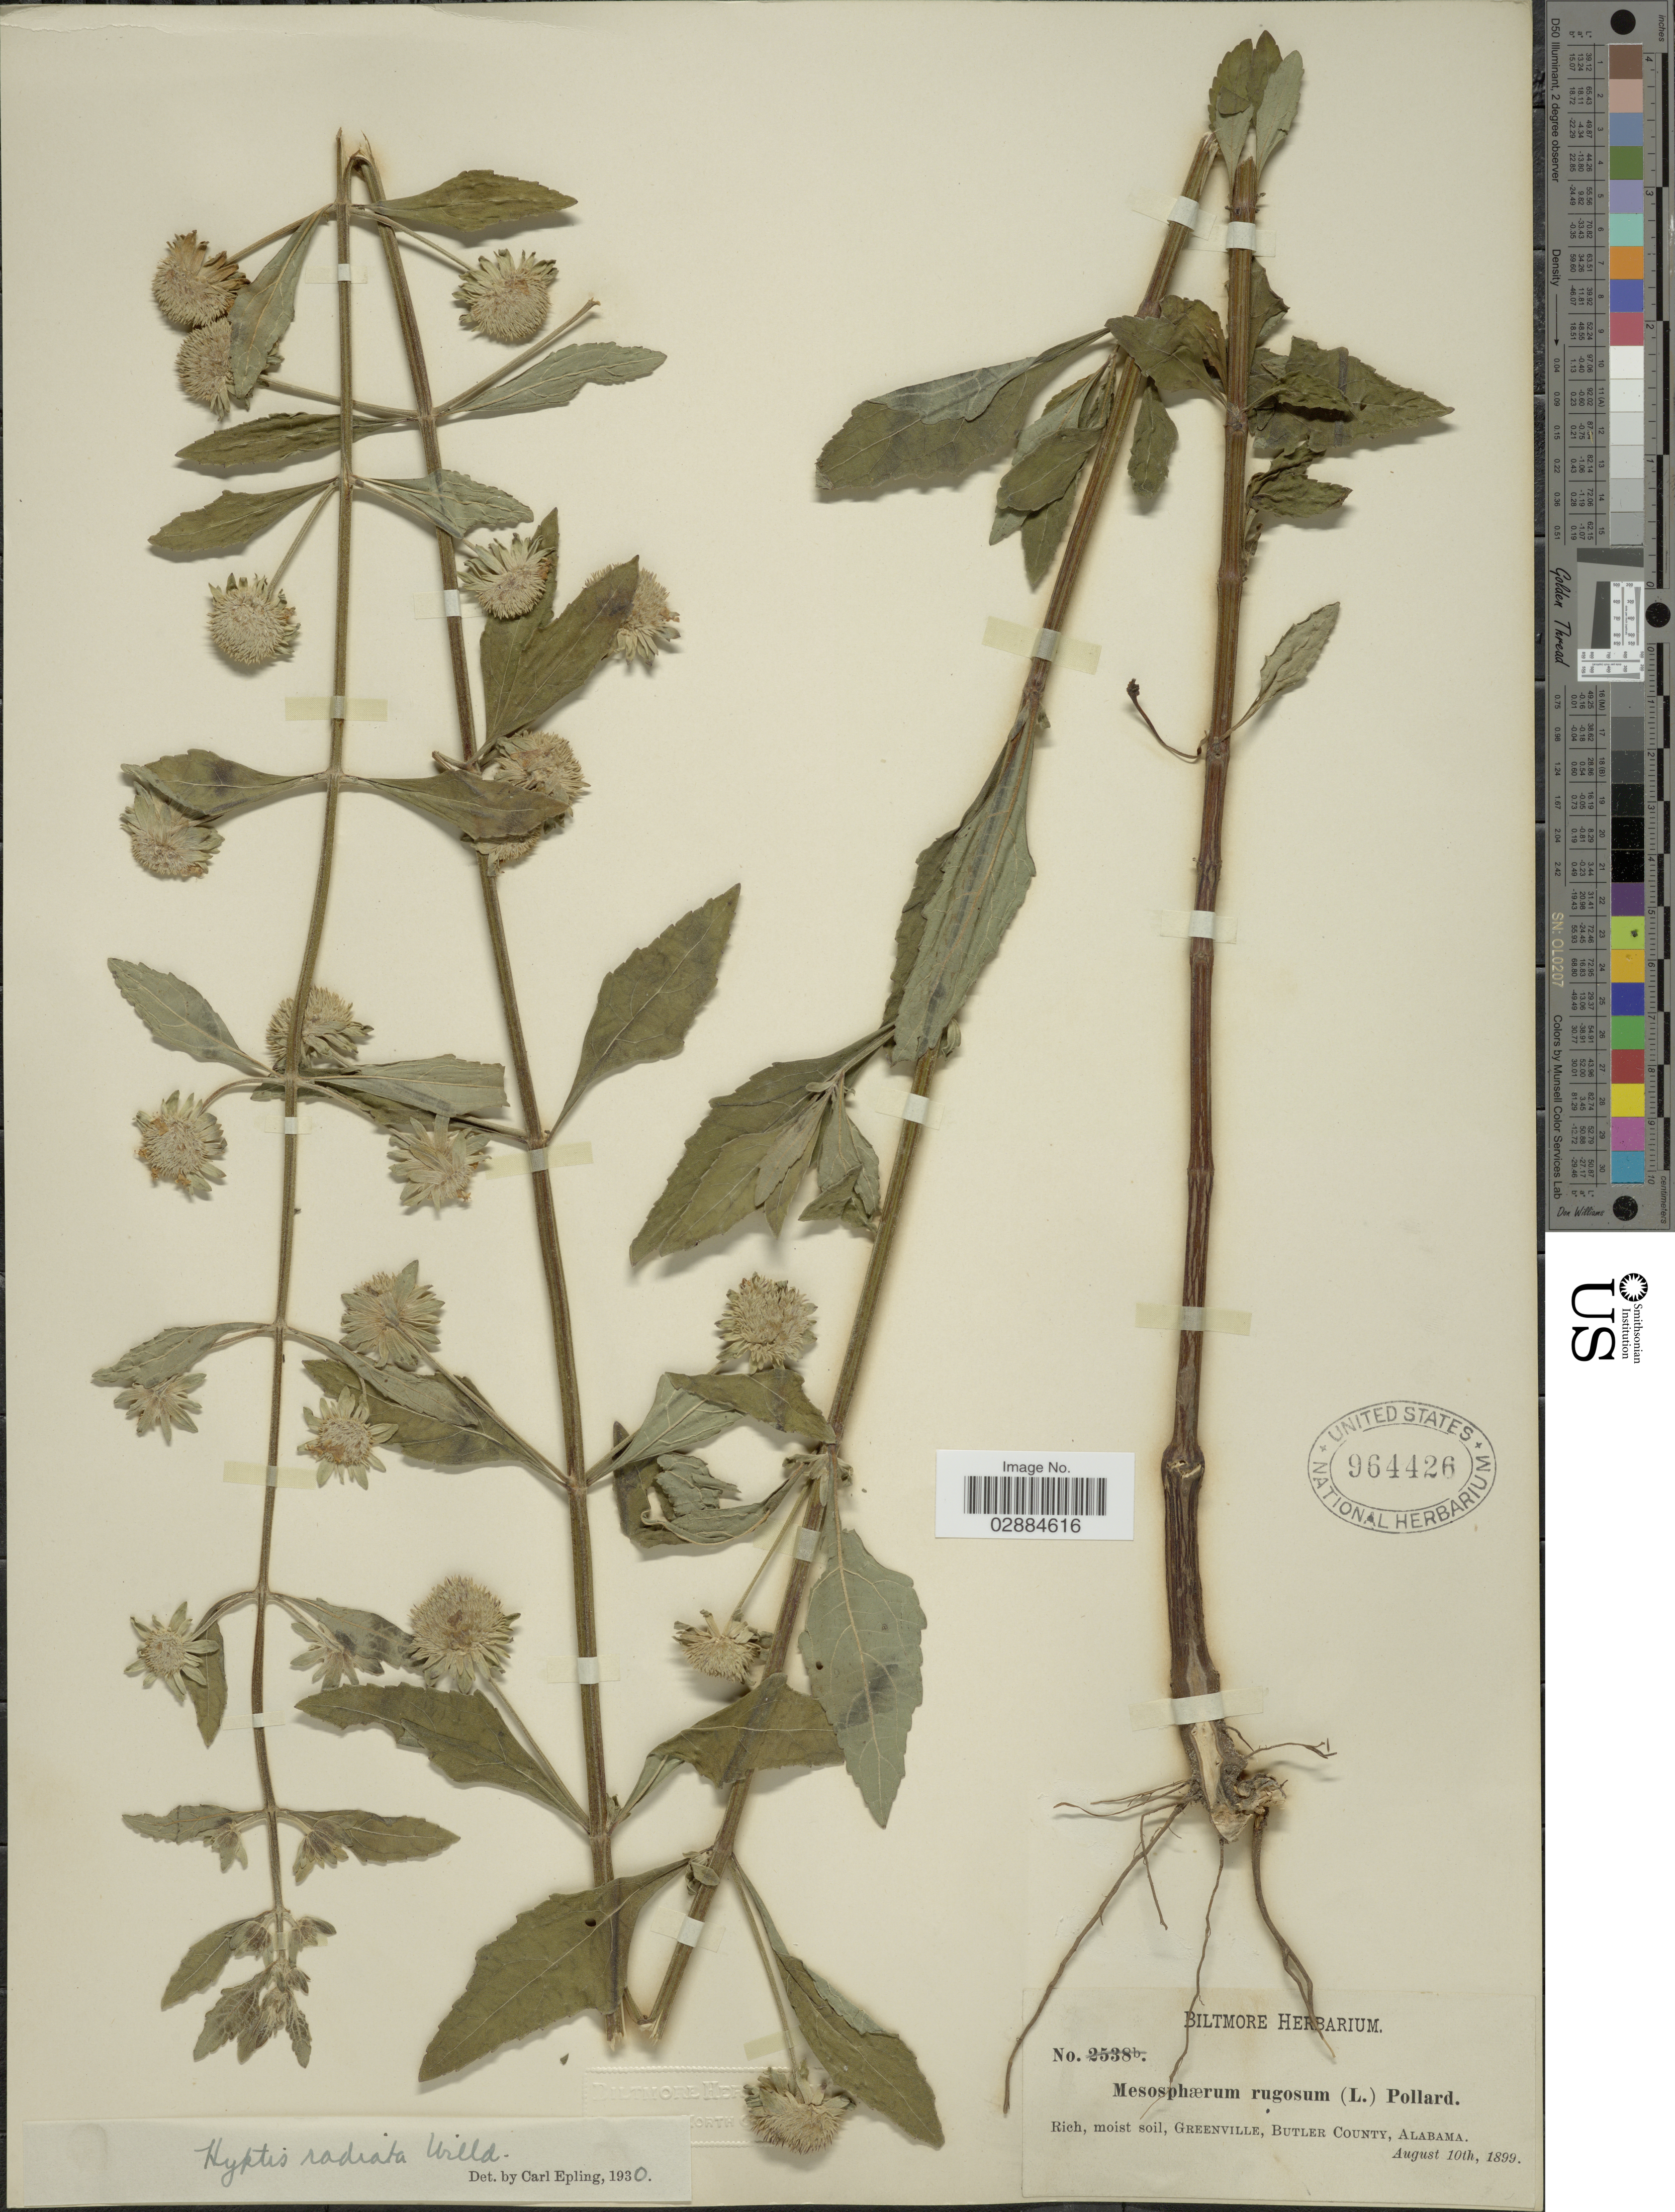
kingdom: Plantae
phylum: Tracheophyta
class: Magnoliopsida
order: Lamiales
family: Lamiaceae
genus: Hyptis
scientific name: Hyptis radiata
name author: Kunth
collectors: ex herb. Biltmore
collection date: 1899-08-10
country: United States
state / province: Alabama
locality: Greenville, Butler County, Alabama.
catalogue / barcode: US 964426